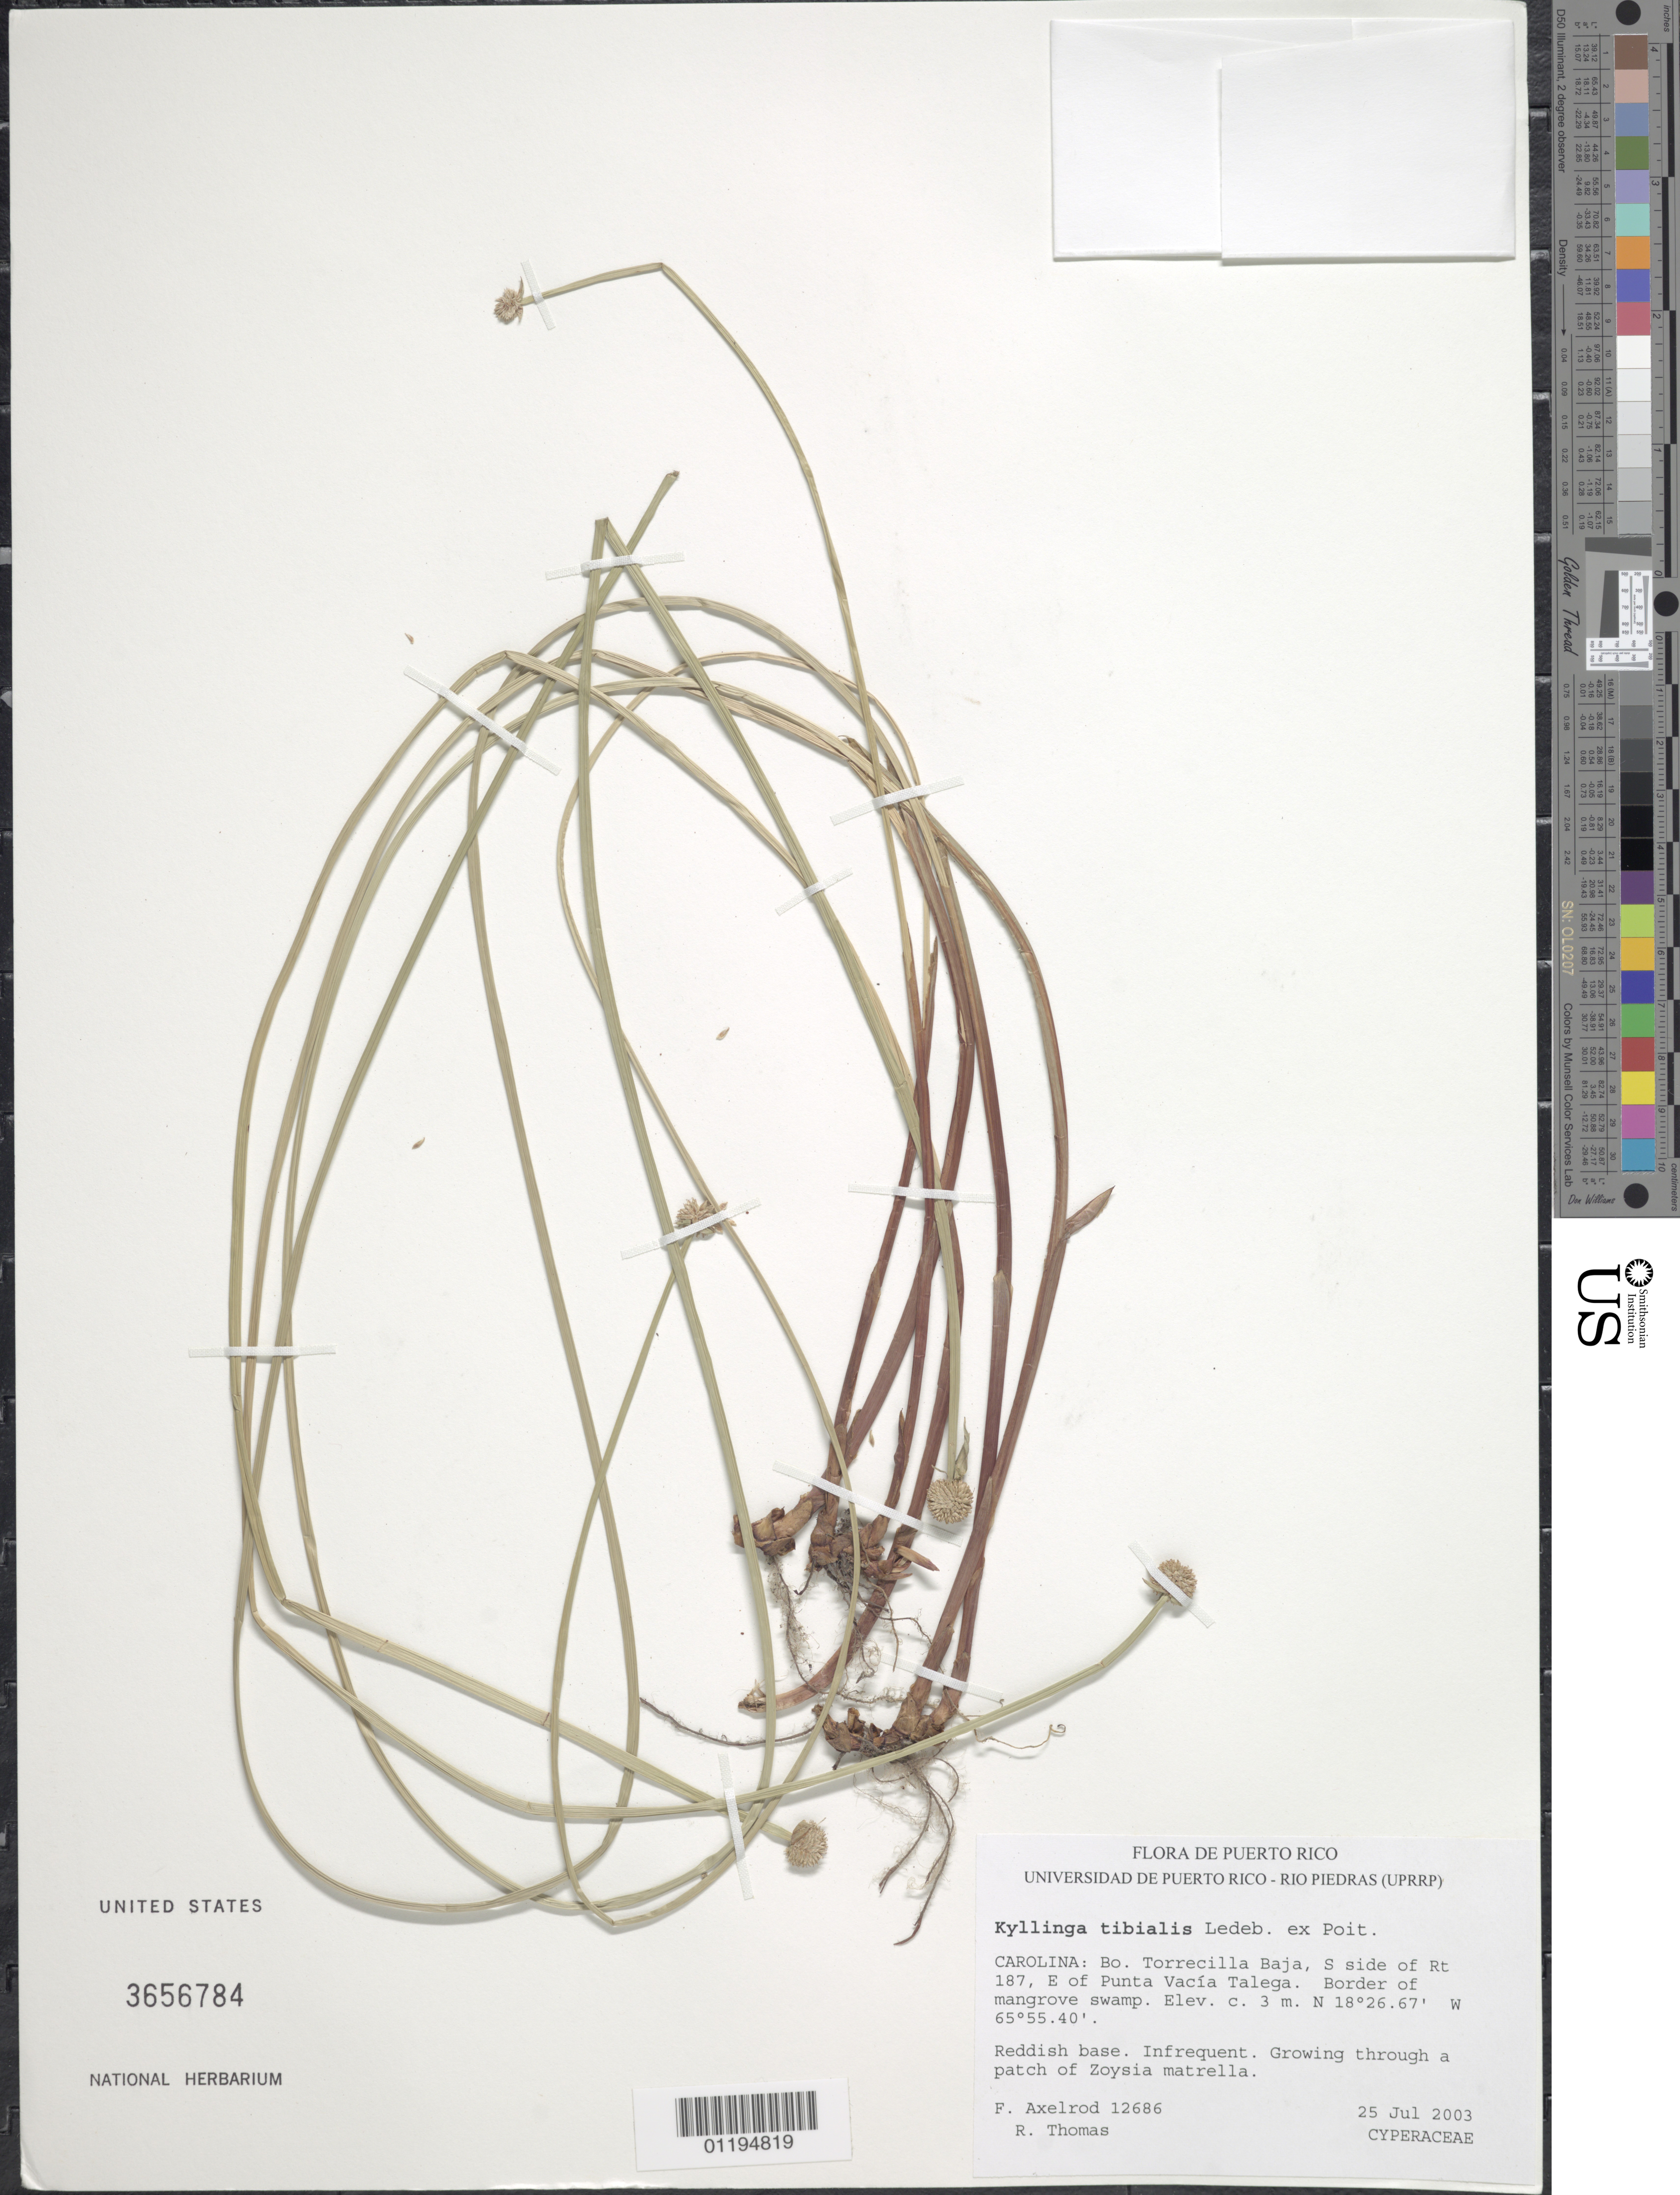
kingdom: Plantae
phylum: Tracheophyta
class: Liliopsida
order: Poales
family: Cyperaceae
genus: Cyperus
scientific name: Cyperus tibialis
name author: (Poit. ex Ledeb.) Govaerts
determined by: Strong, Mark T., (BOT), Smithsonian Institution - National Museum of Natural History (UNITED STATES)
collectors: F. S. Axelrod & R. Thomas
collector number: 12686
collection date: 2003-07-25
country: Puerto Rico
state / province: Carolina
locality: S side of Rt 187, E of Punta Vacia Talega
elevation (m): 3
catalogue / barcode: US 3656784